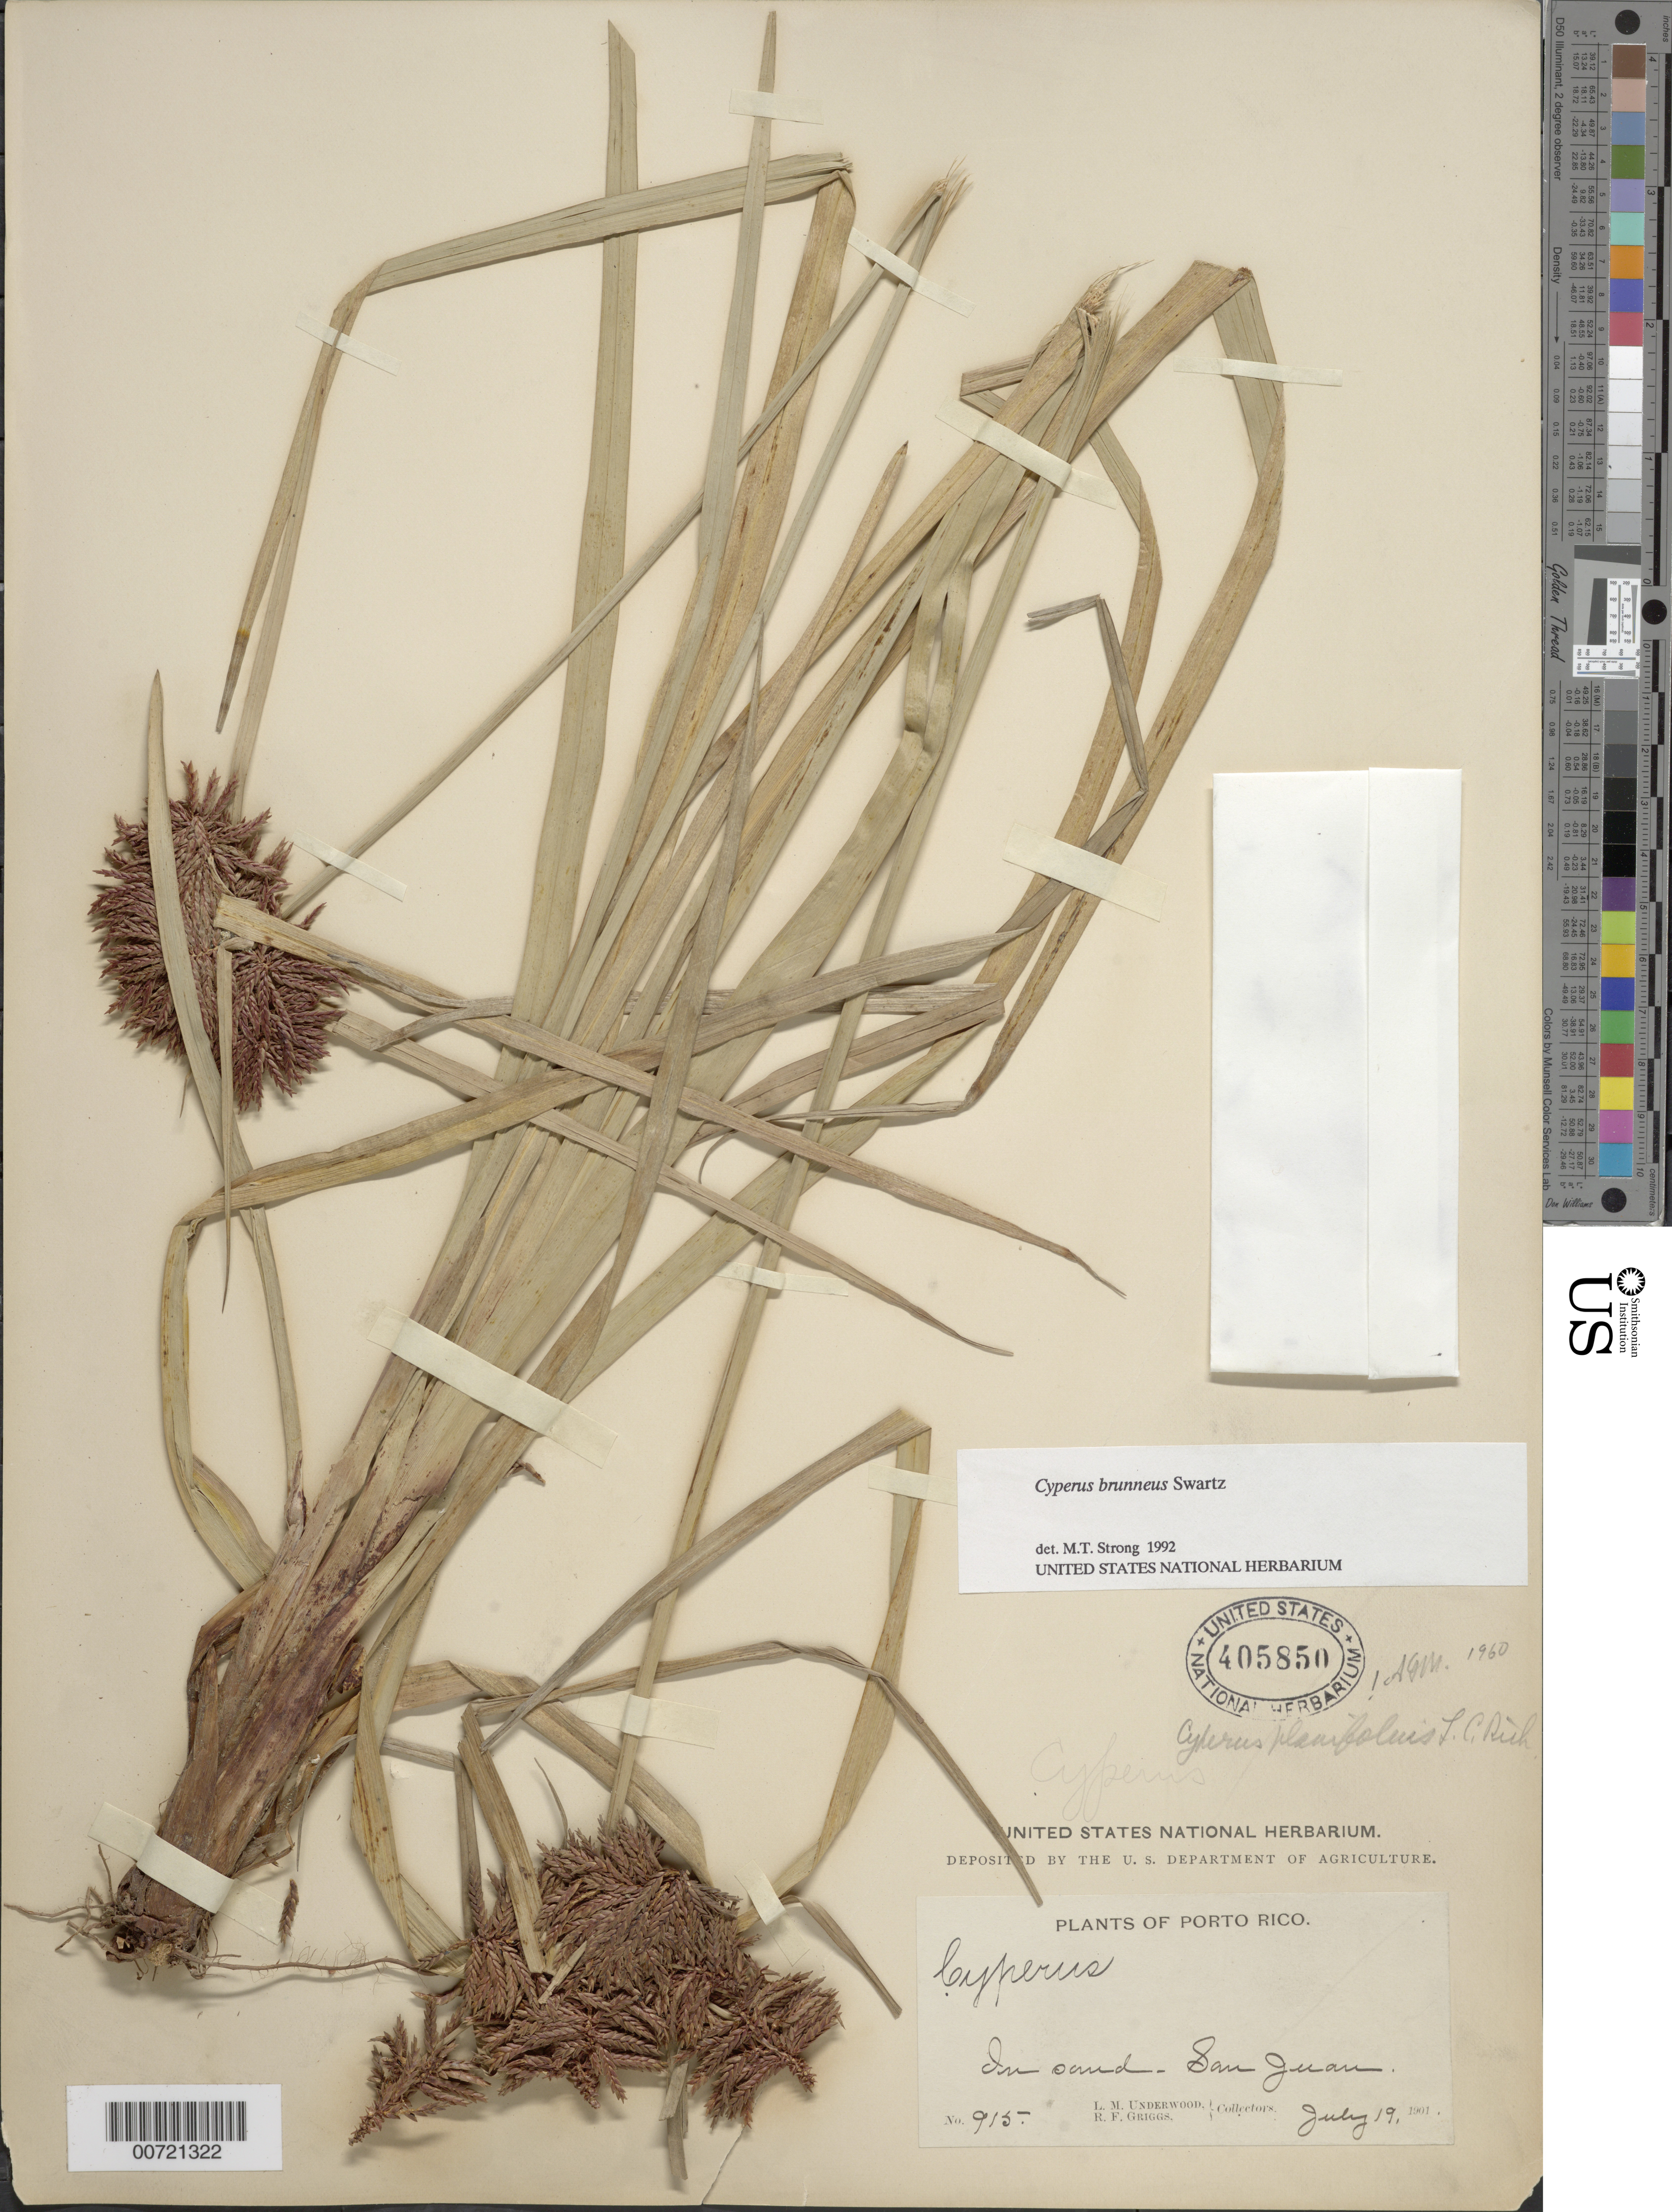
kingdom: Plantae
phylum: Tracheophyta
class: Liliopsida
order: Poales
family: Cyperaceae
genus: Cyperus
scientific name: Cyperus brunneus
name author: Sw.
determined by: Strong, M. T., (US), Smithsonian Institution - National Museum of Natural History (UNITED STATES)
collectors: L. M. Underwood & R. F. Griggs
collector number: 915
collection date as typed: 19 Jul 1901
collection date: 1901-07-19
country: Puerto Rico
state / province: San Juan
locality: San Juan.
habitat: In sand.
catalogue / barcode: US 405850